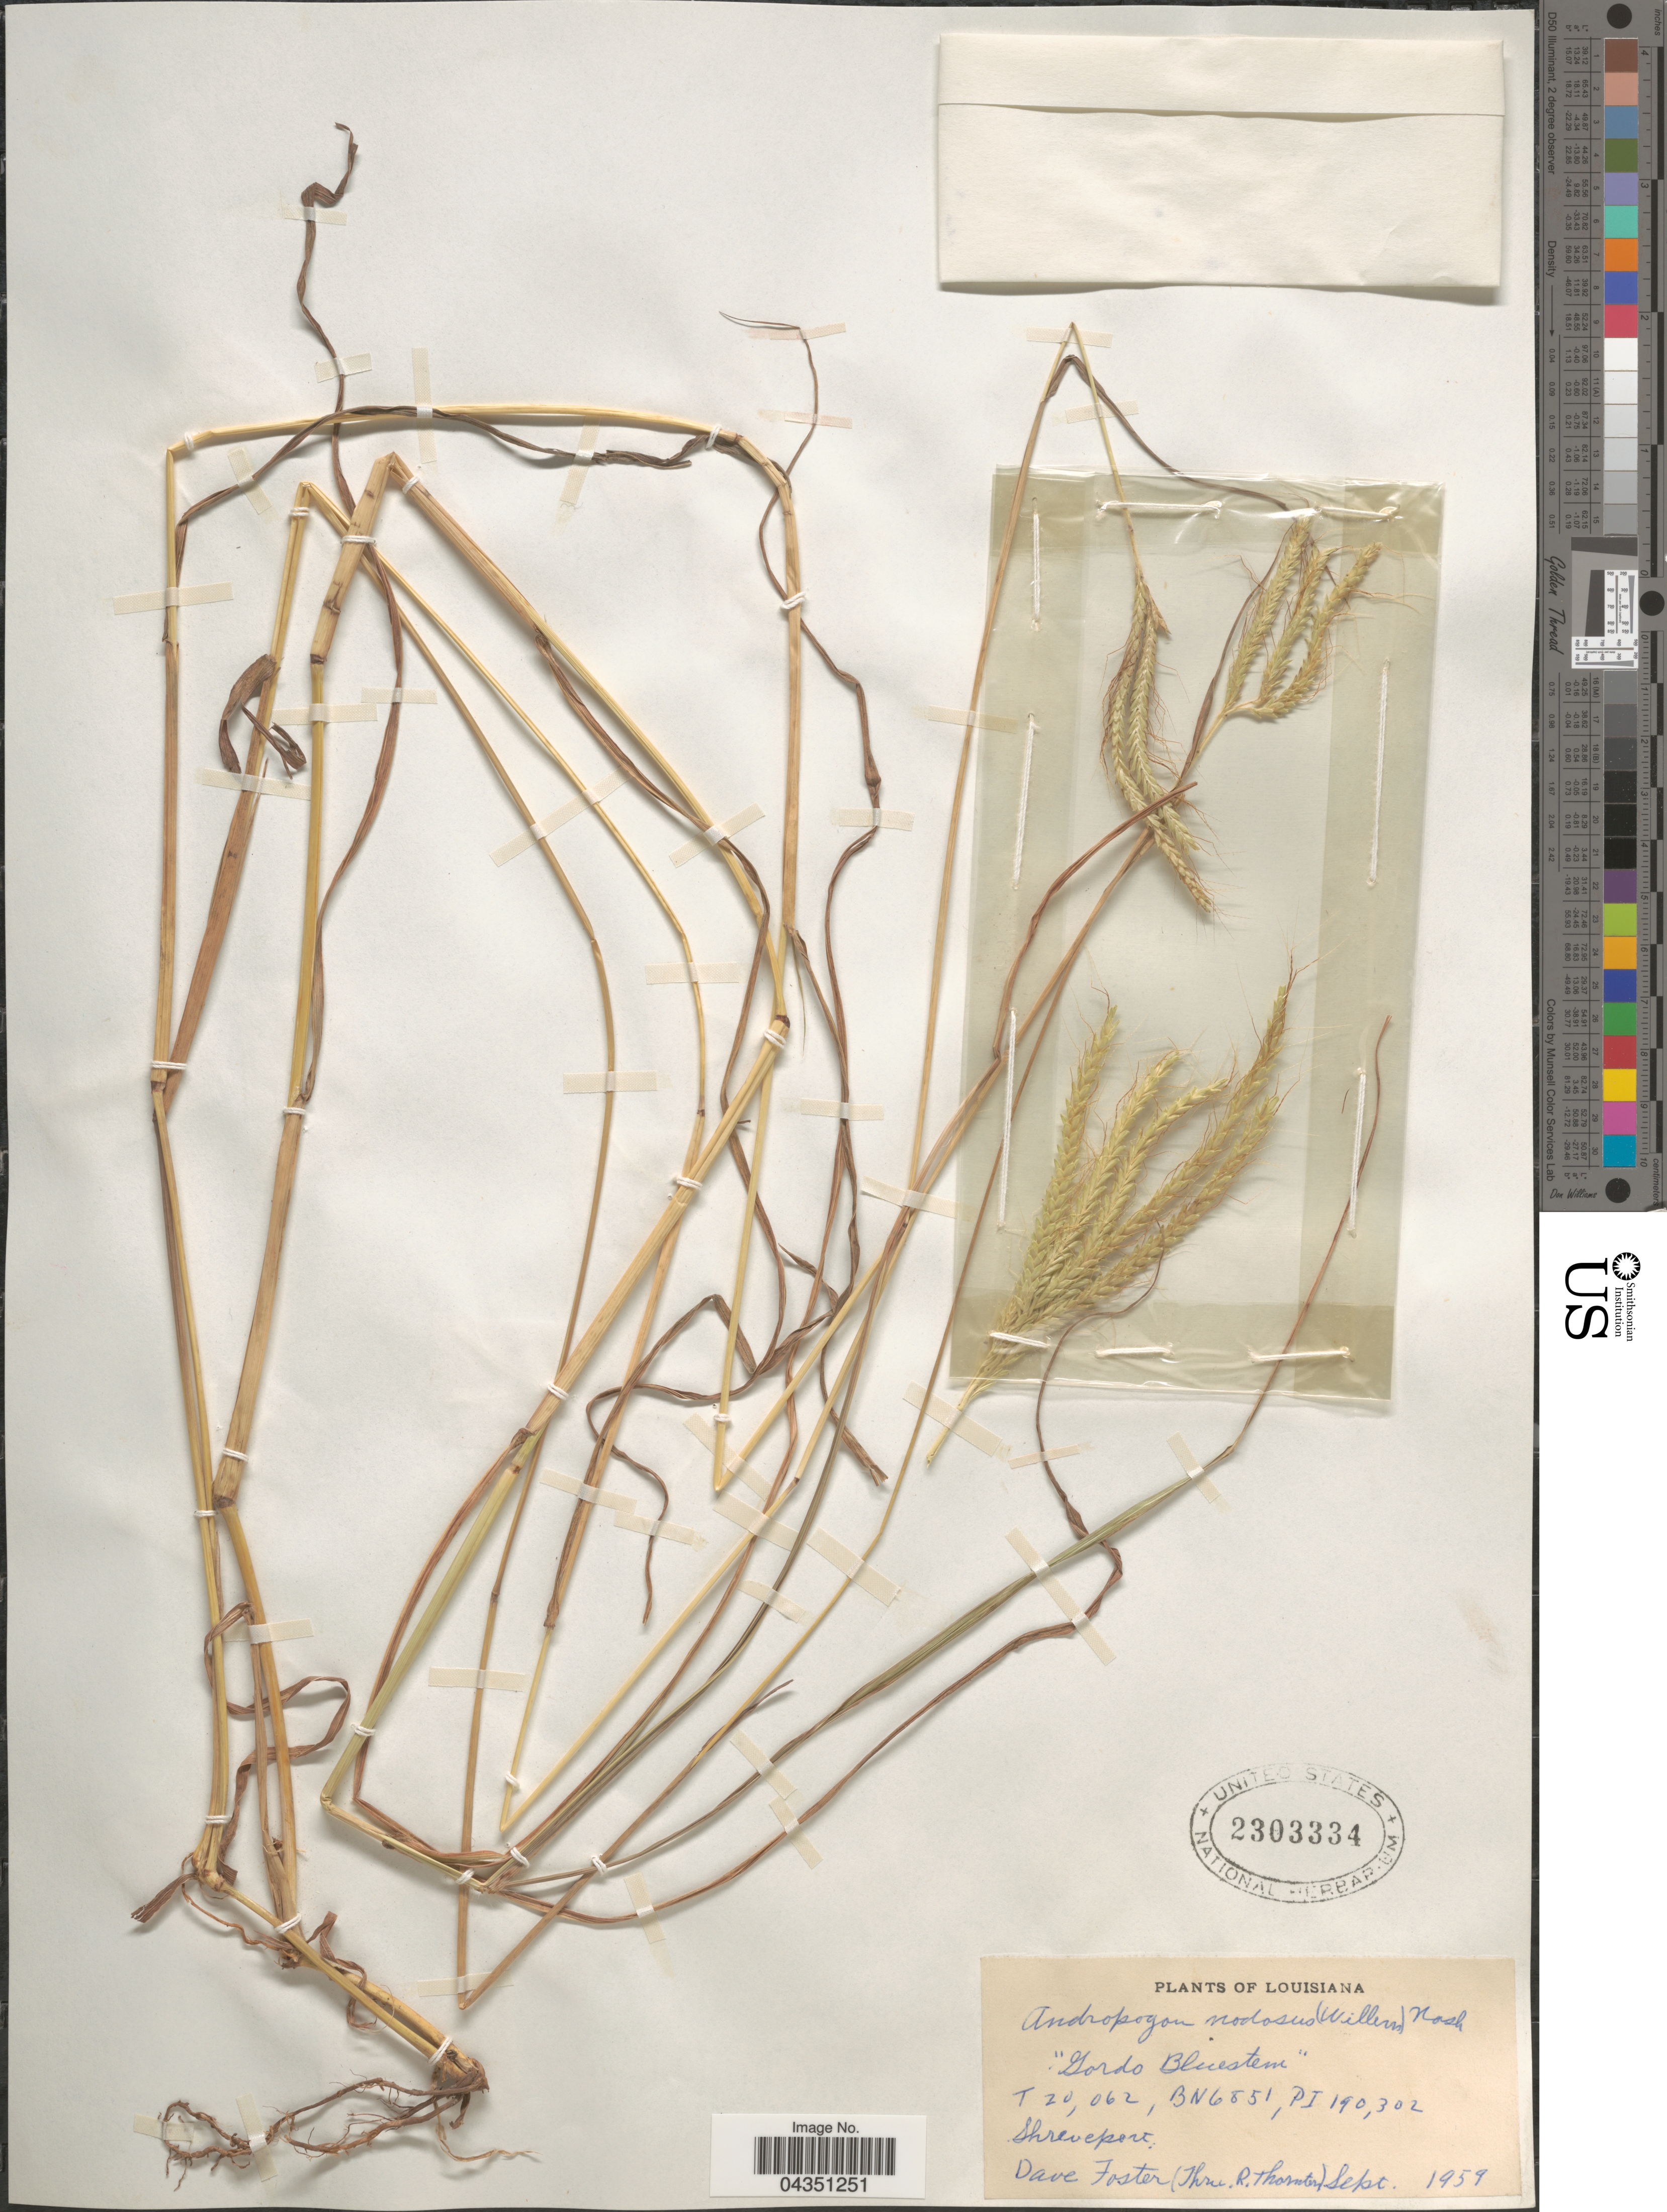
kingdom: Plantae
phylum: Tracheophyta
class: Liliopsida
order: Poales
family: Poaceae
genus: Dichanthium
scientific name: Dichanthium aristatum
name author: (Poir.) C.E. Hubb.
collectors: D. Foster & R. Thornton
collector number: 190302?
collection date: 1959-09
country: United States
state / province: Louisiana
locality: Gordo Bluestem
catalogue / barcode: US 2303334